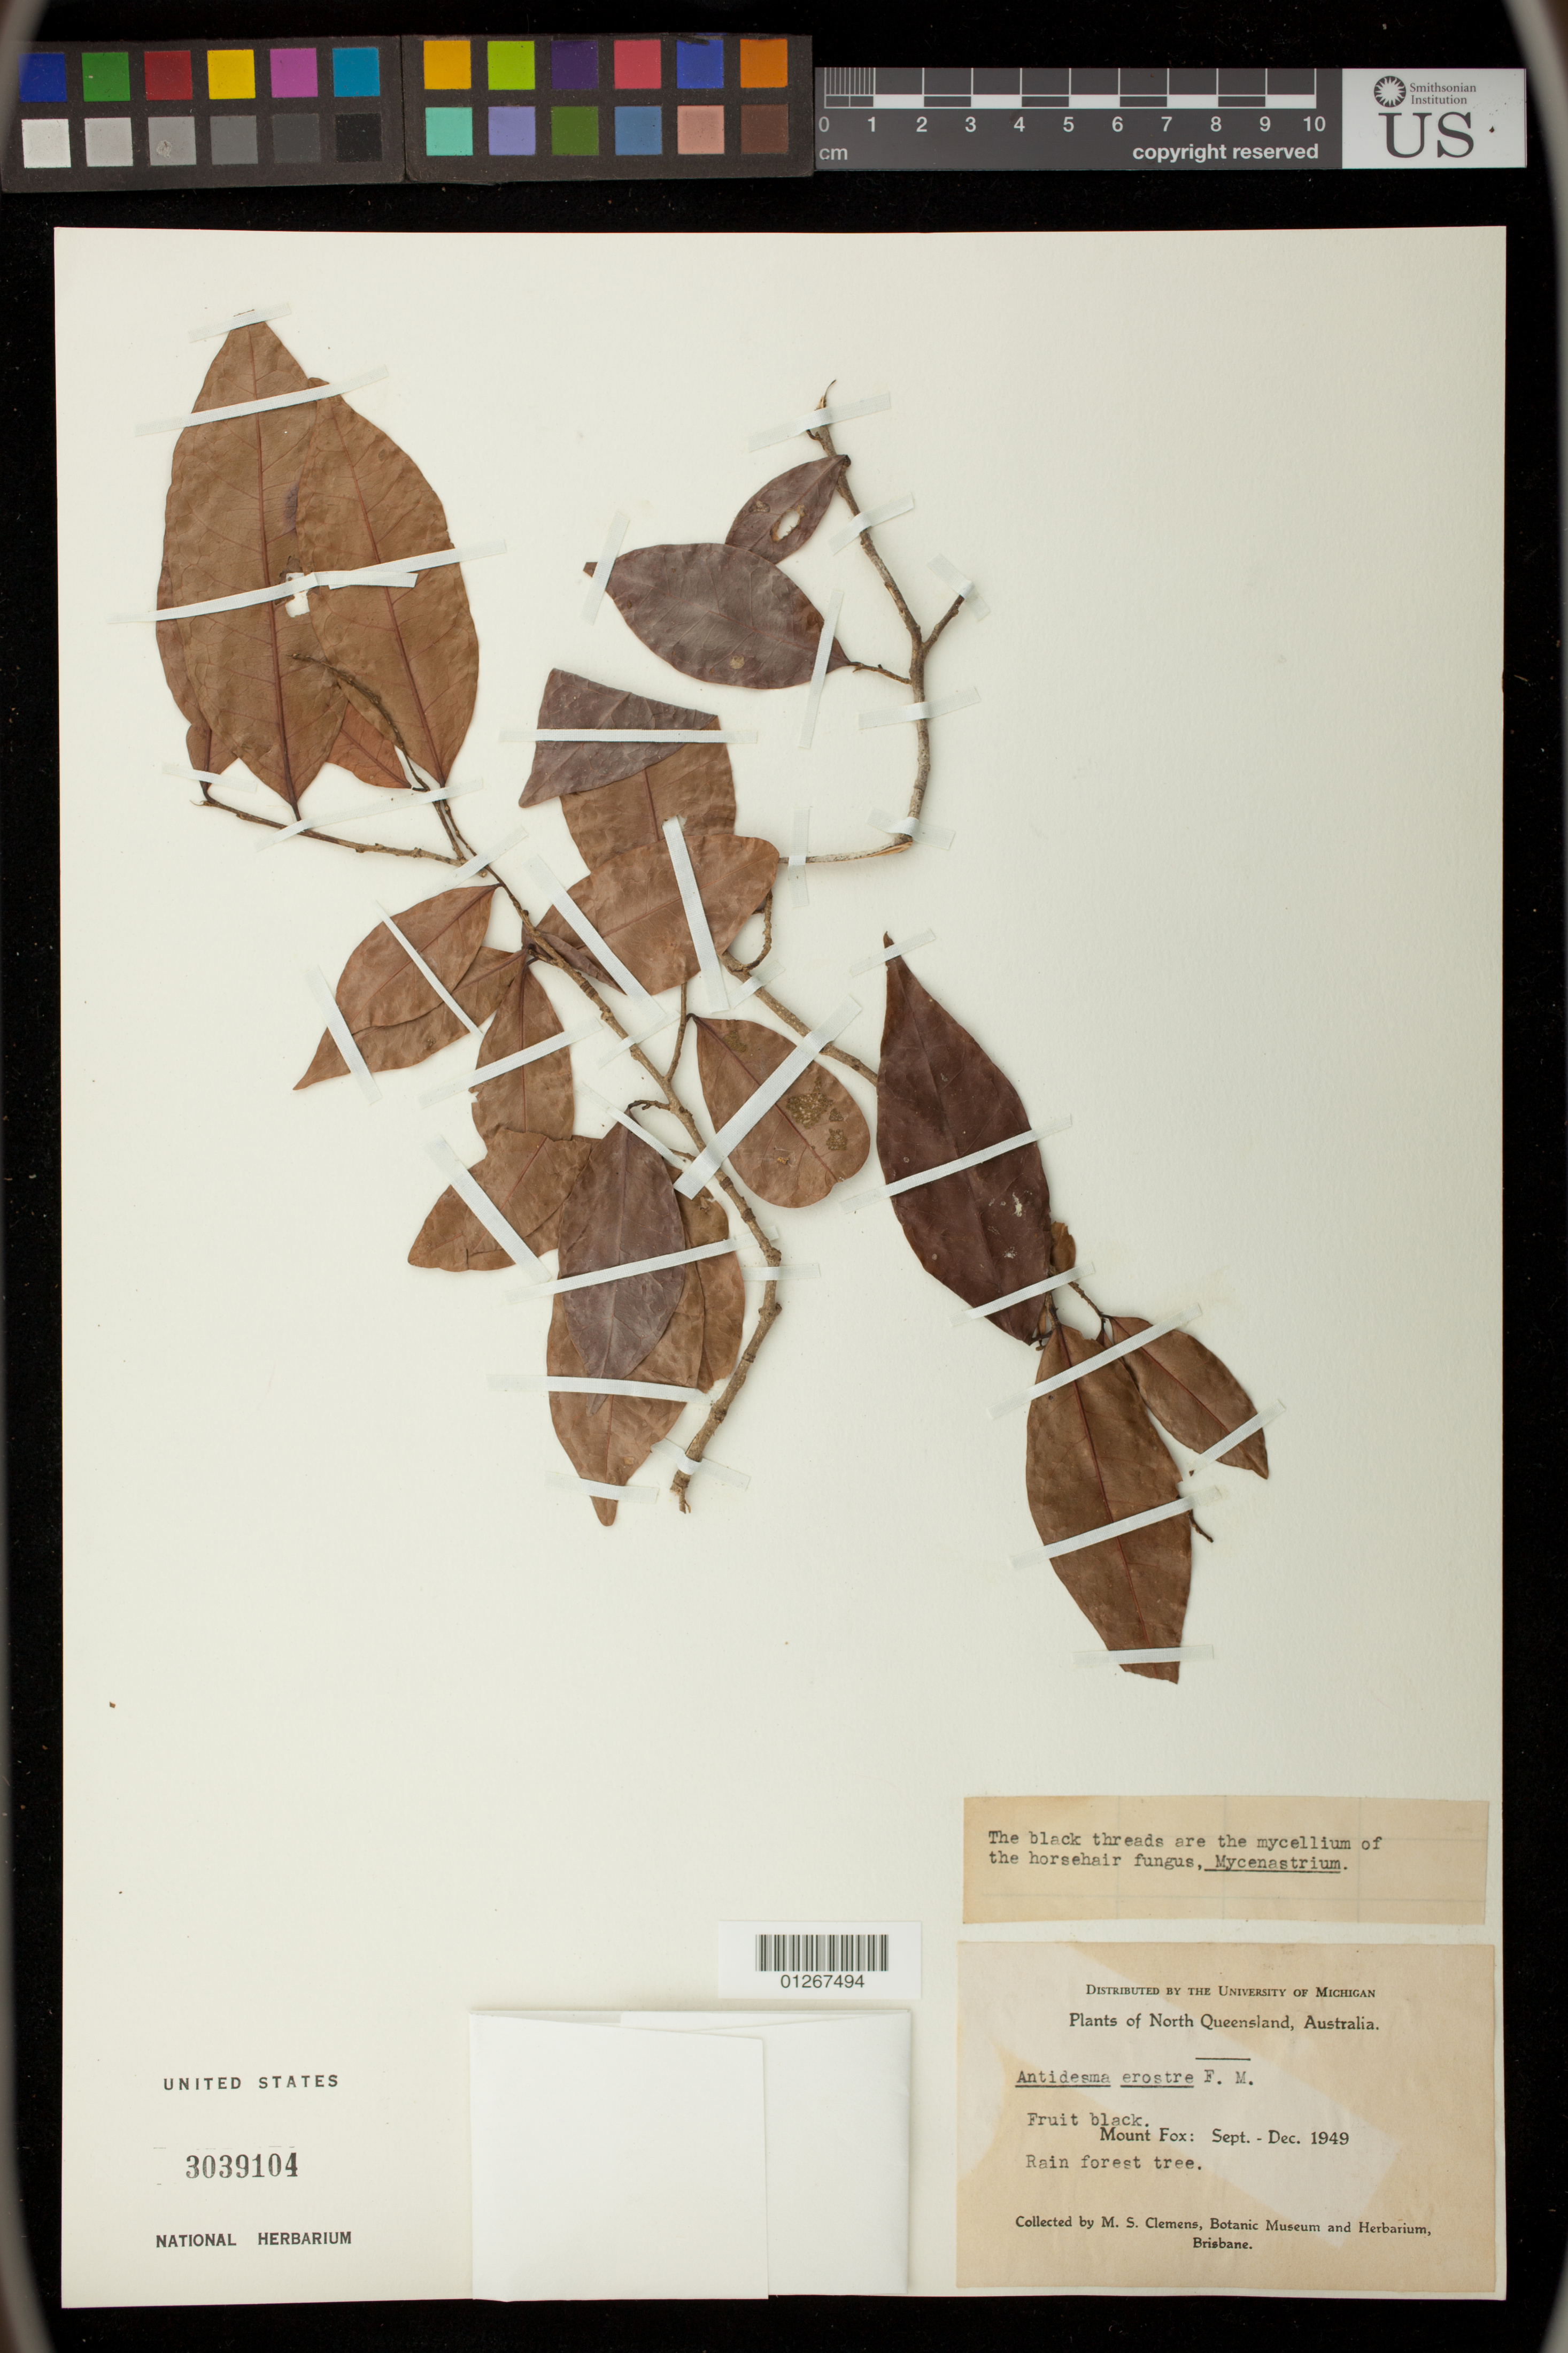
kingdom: Plantae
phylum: Tracheophyta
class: Magnoliopsida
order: Malpighiales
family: Phyllanthaceae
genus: Antidesma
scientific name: Antidesma erostre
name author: F. Muell.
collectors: M. S. Clemens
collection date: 1949-09-01/1949-12-31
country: Australia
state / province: Queensland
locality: Mt. Fox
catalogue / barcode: US 3039104